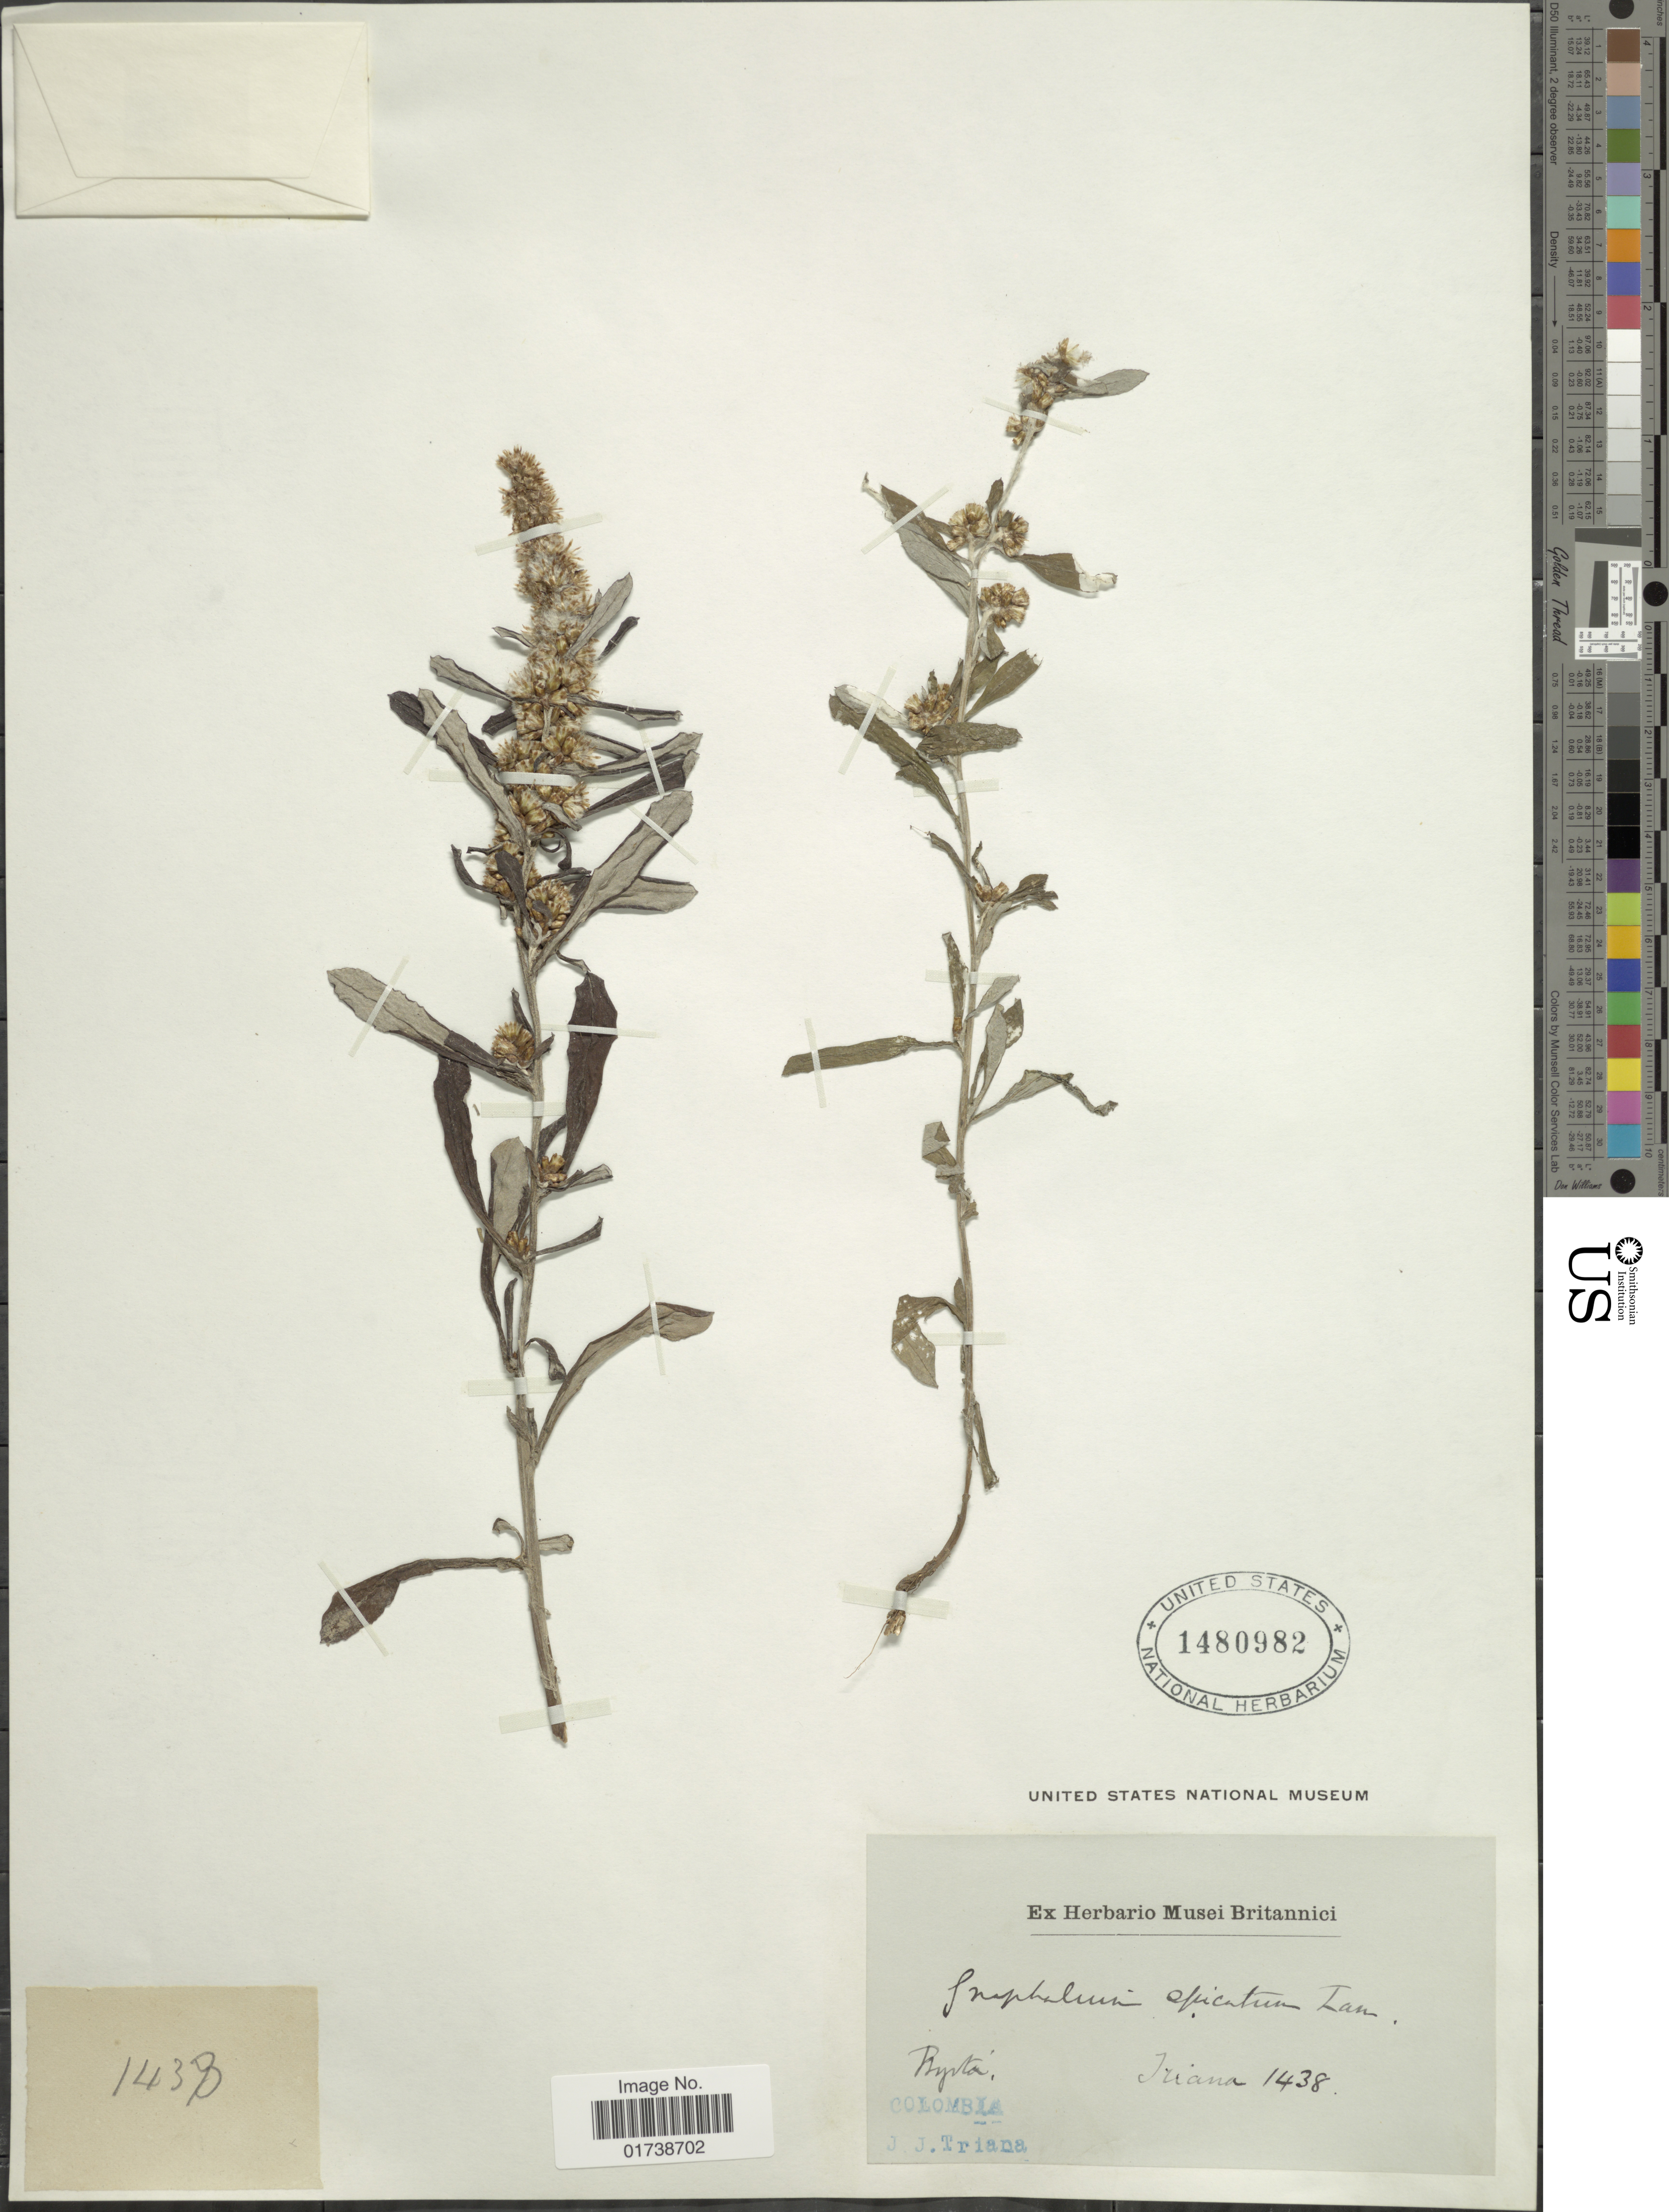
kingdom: Plantae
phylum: Tracheophyta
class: Magnoliopsida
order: Asterales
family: Asteraceae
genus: Gamochaeta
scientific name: Gamochaeta spicata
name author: (Lam.) Cabrera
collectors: J. J. Triana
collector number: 1438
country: Colombia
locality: Bogota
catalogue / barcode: US 1480982